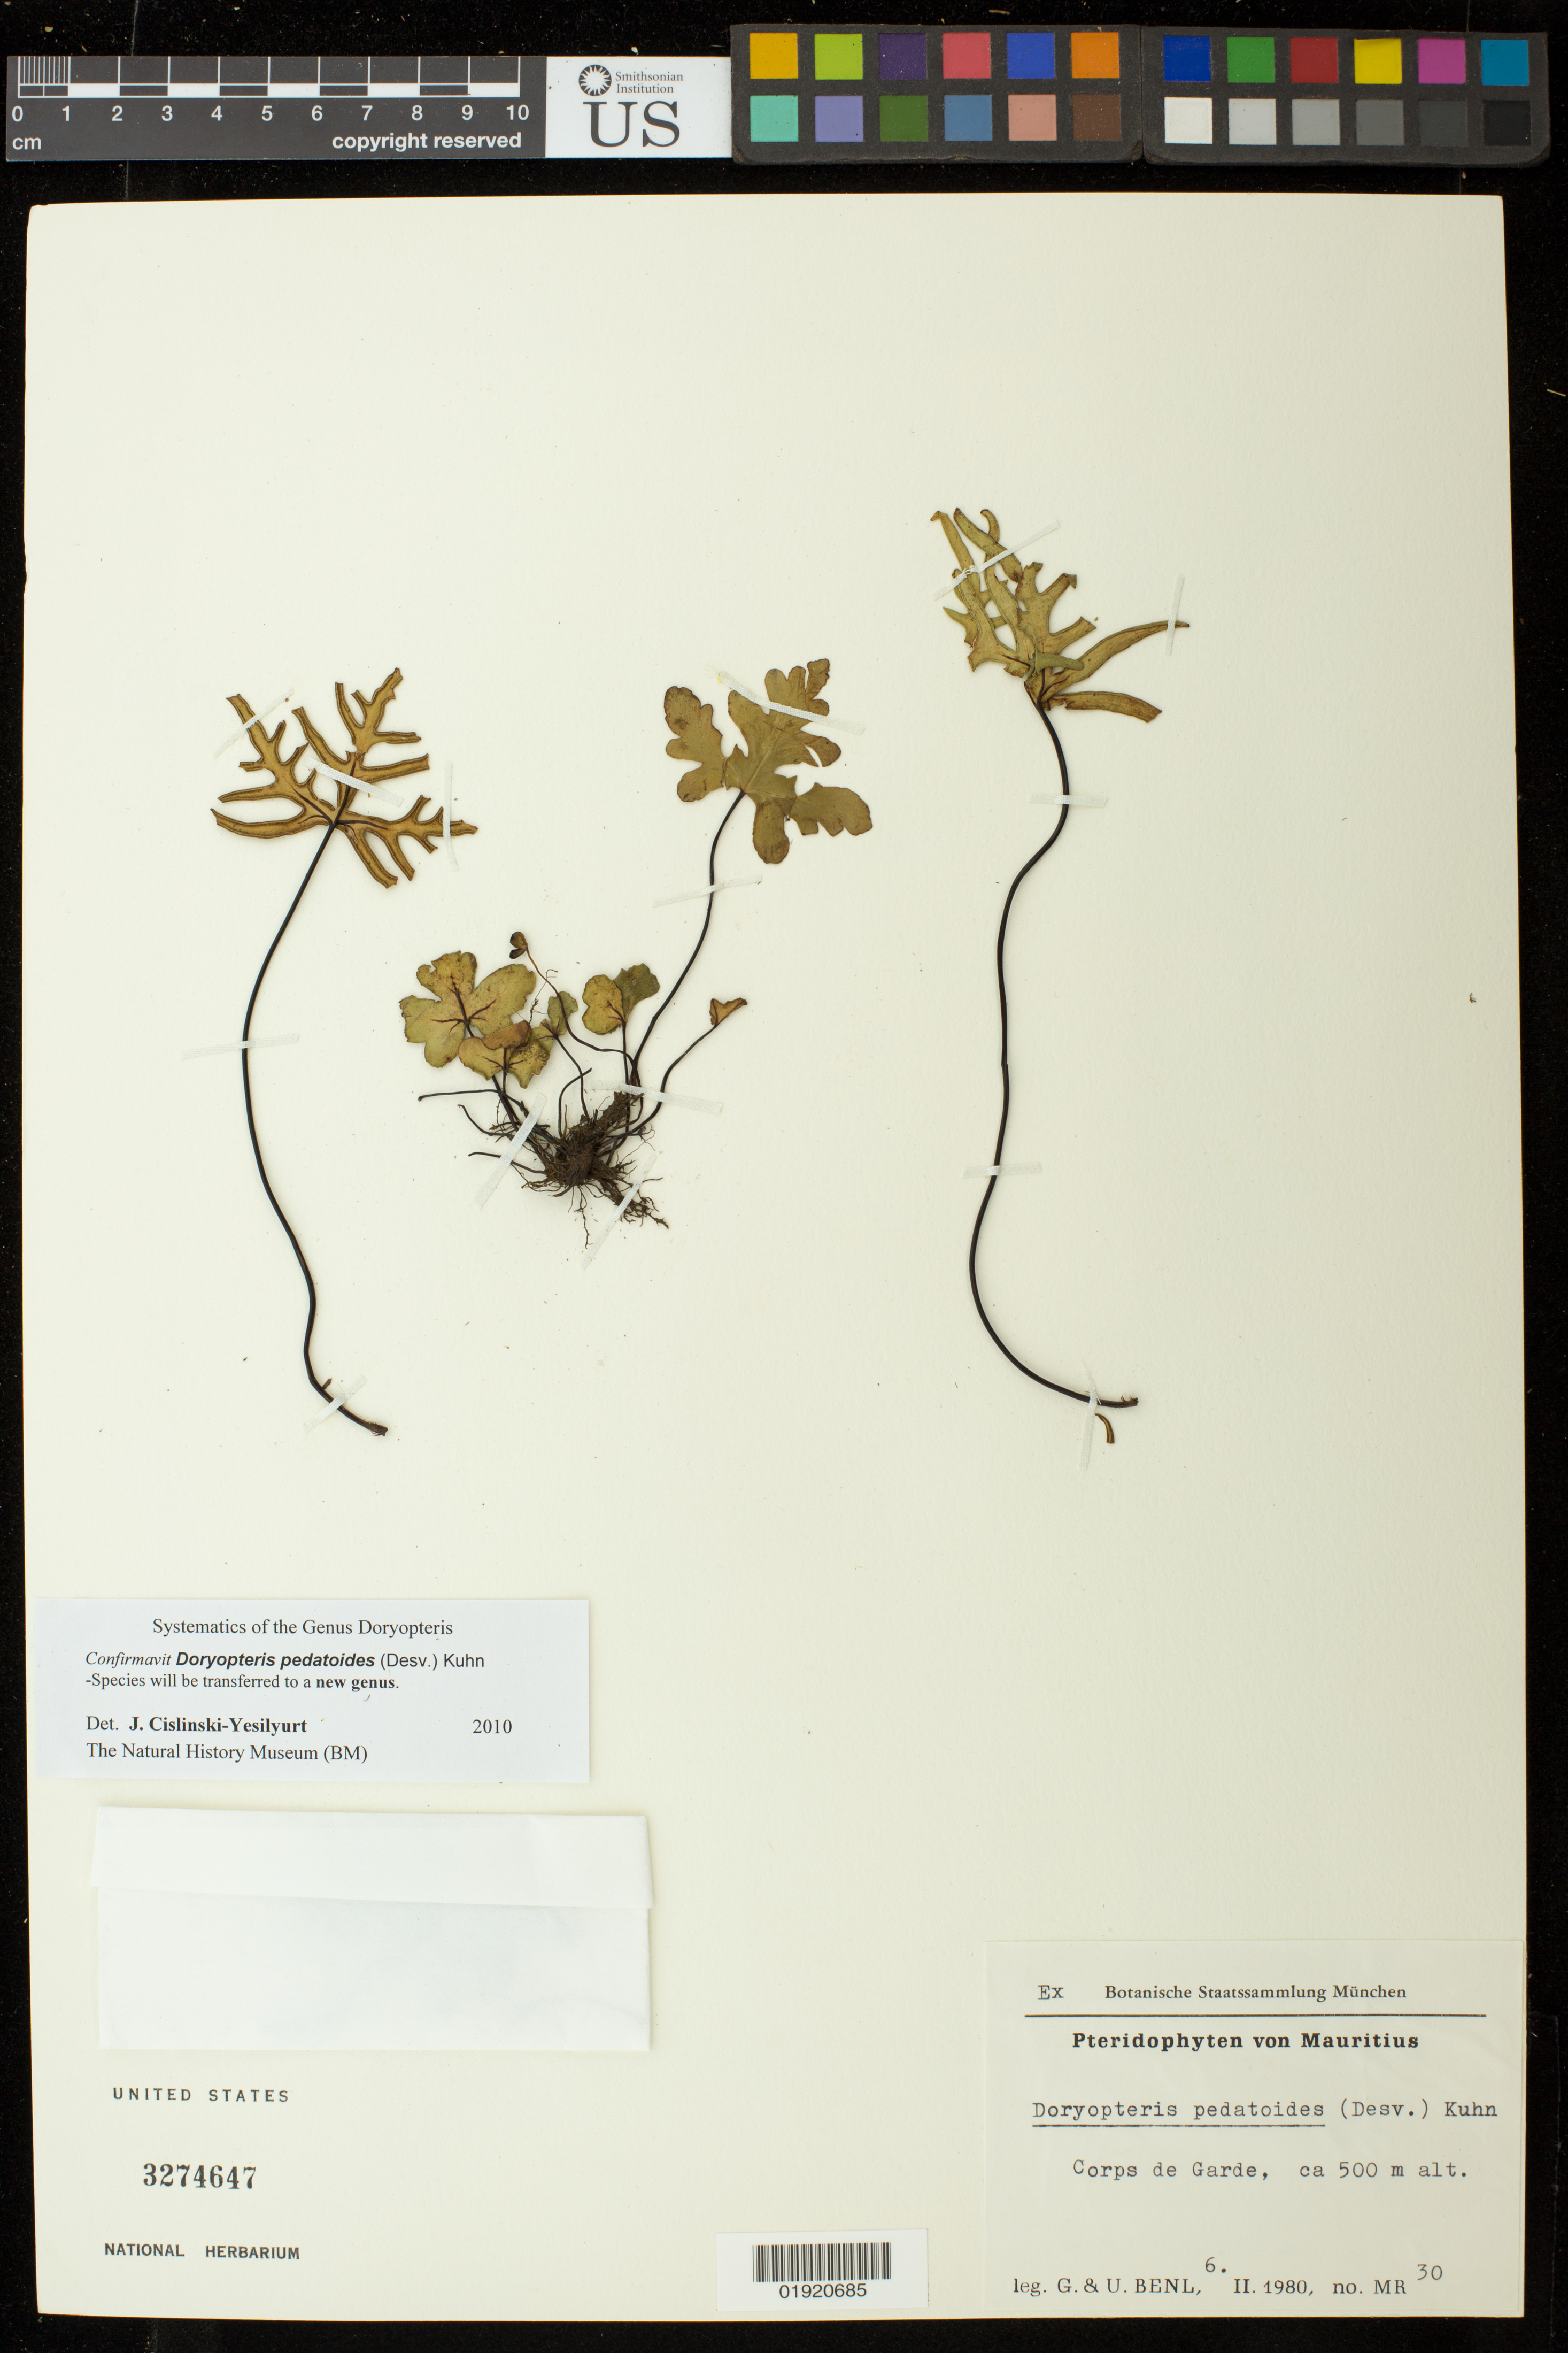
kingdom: Plantae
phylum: Tracheophyta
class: Polypodiopsida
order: Polypodiales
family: Pteridaceae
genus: Doryopteris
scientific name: Doryopteris pedatoides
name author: (Desv.) Kuhn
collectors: G. Benl & U. Benl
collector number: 30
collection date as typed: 6.II.1980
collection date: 1980-02-06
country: Mauritius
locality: Corps de Garde.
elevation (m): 500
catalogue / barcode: US 3274647